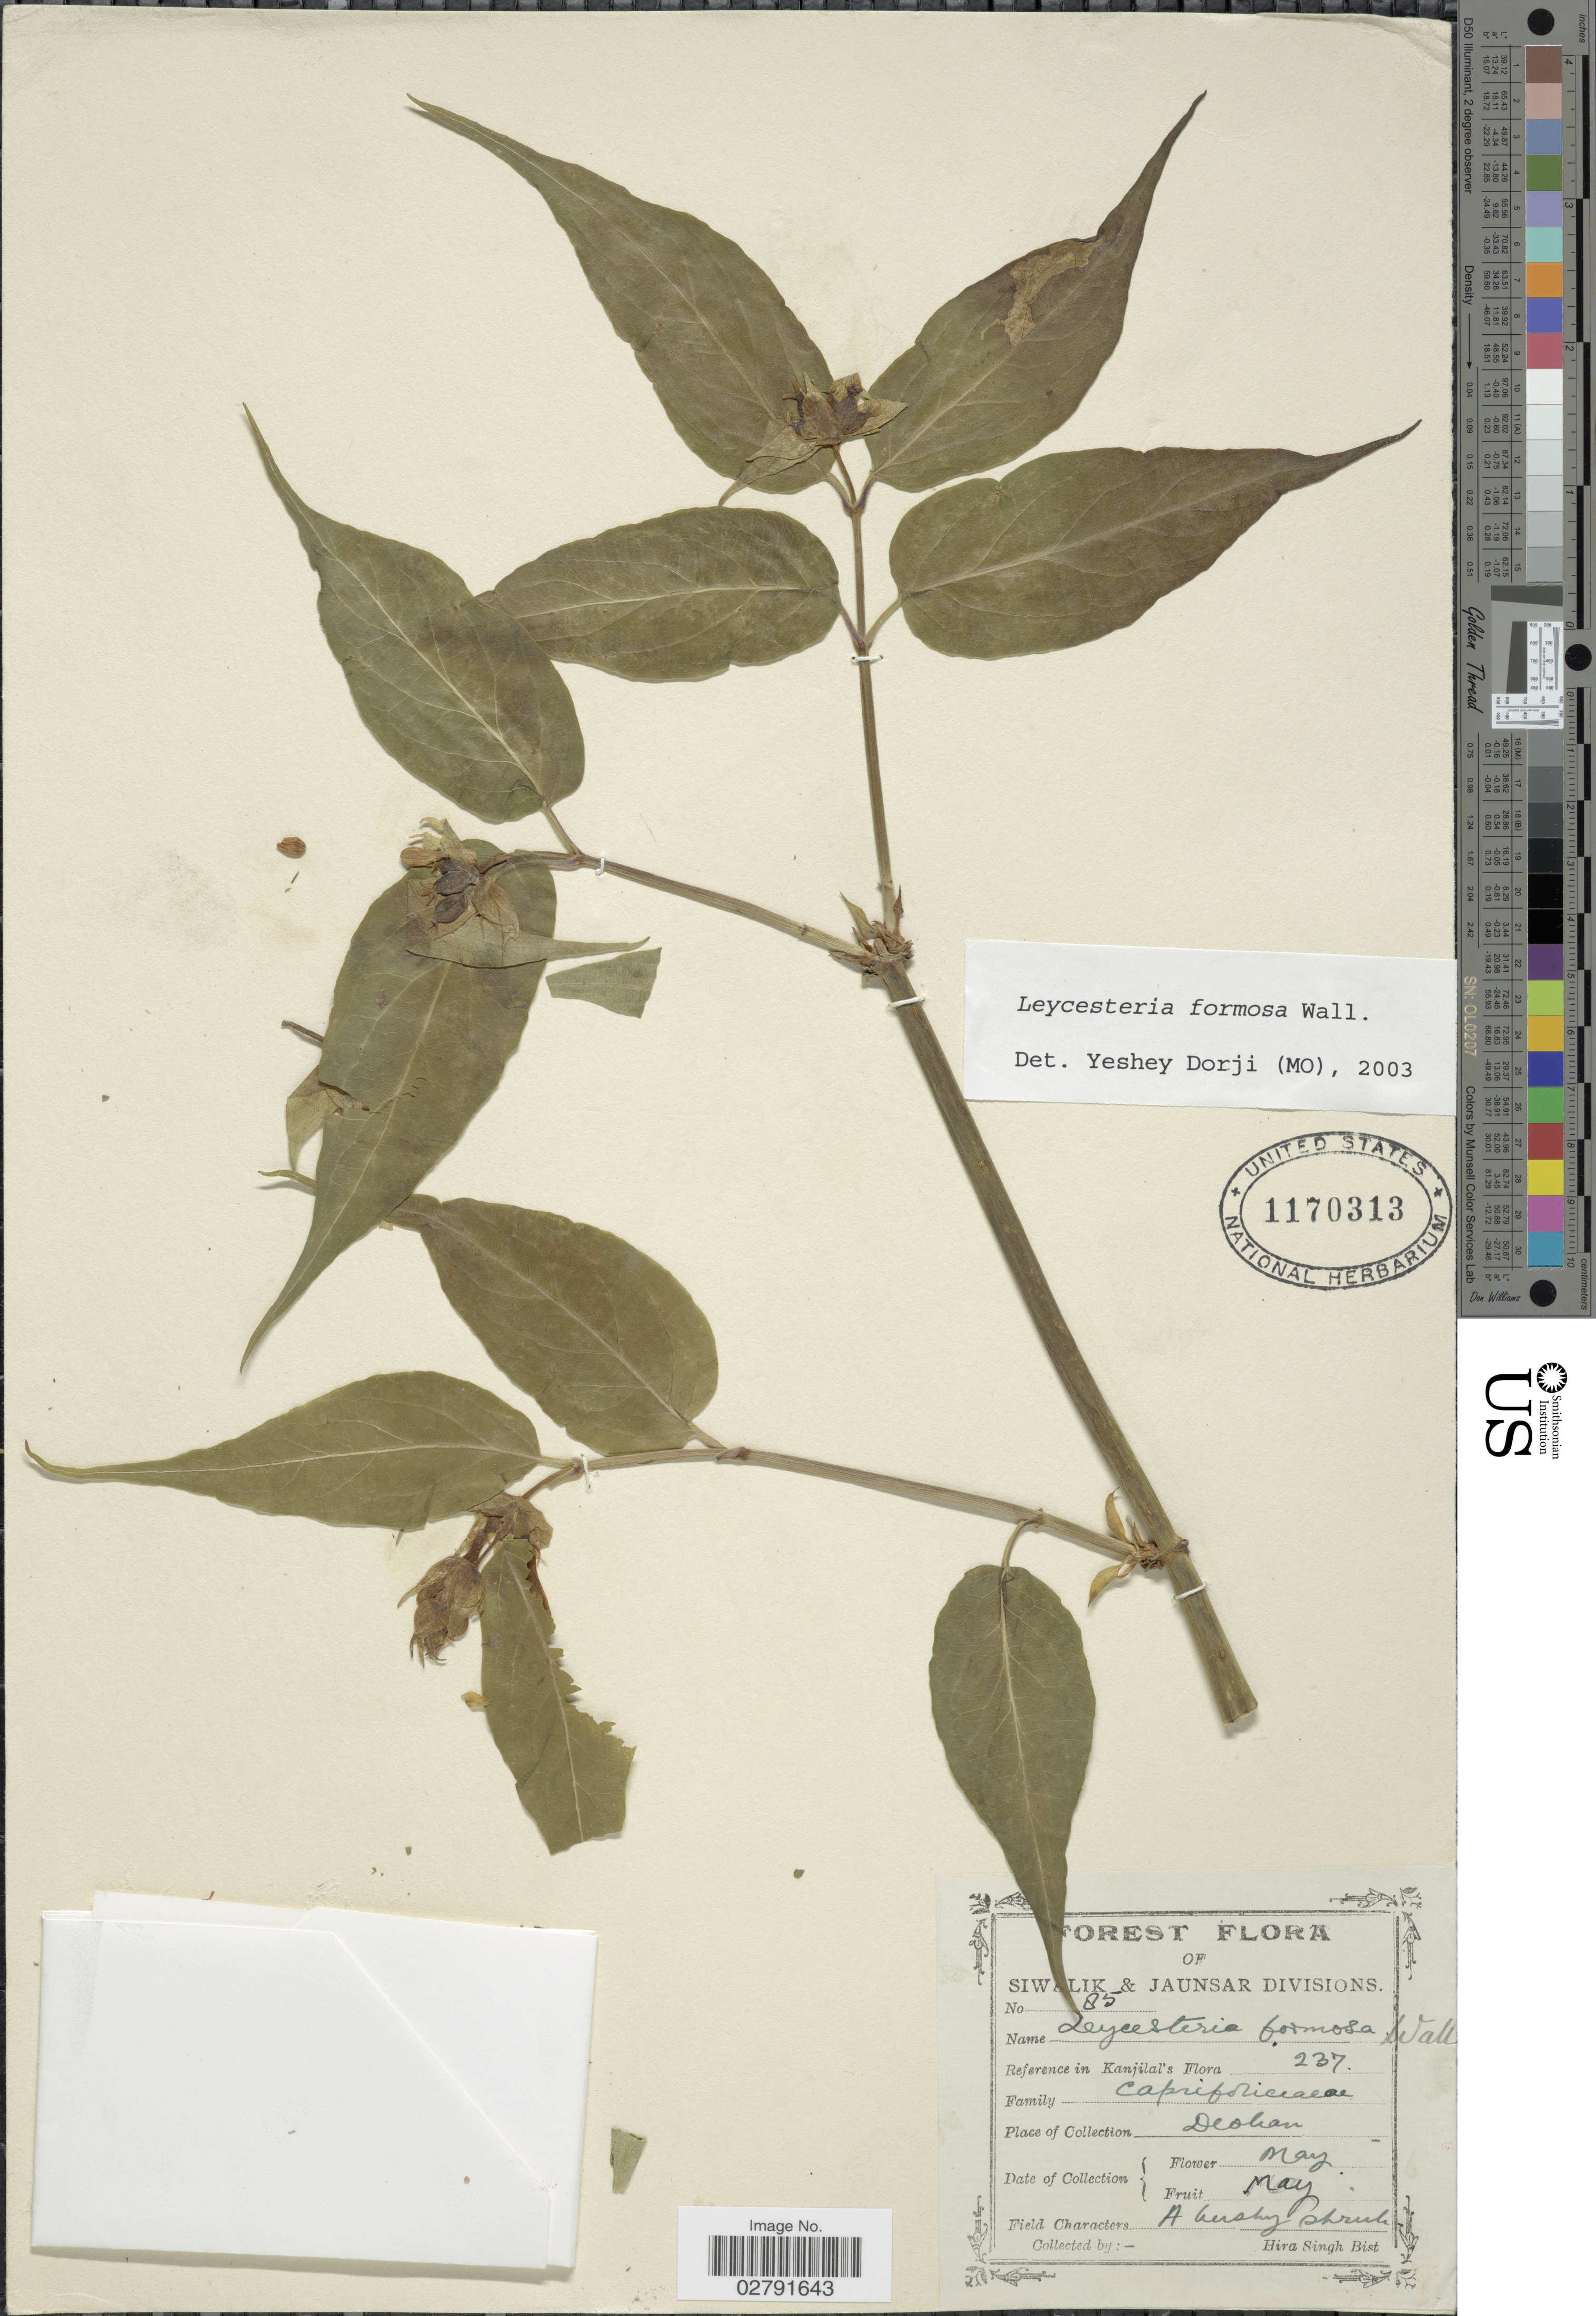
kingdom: Plantae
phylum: Tracheophyta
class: Magnoliopsida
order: Dipsacales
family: Caprifoliaceae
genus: Leycesteria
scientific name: Leycesteria formosa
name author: Wall.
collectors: H. Bist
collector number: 85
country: India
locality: Deoban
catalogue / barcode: US 1170313